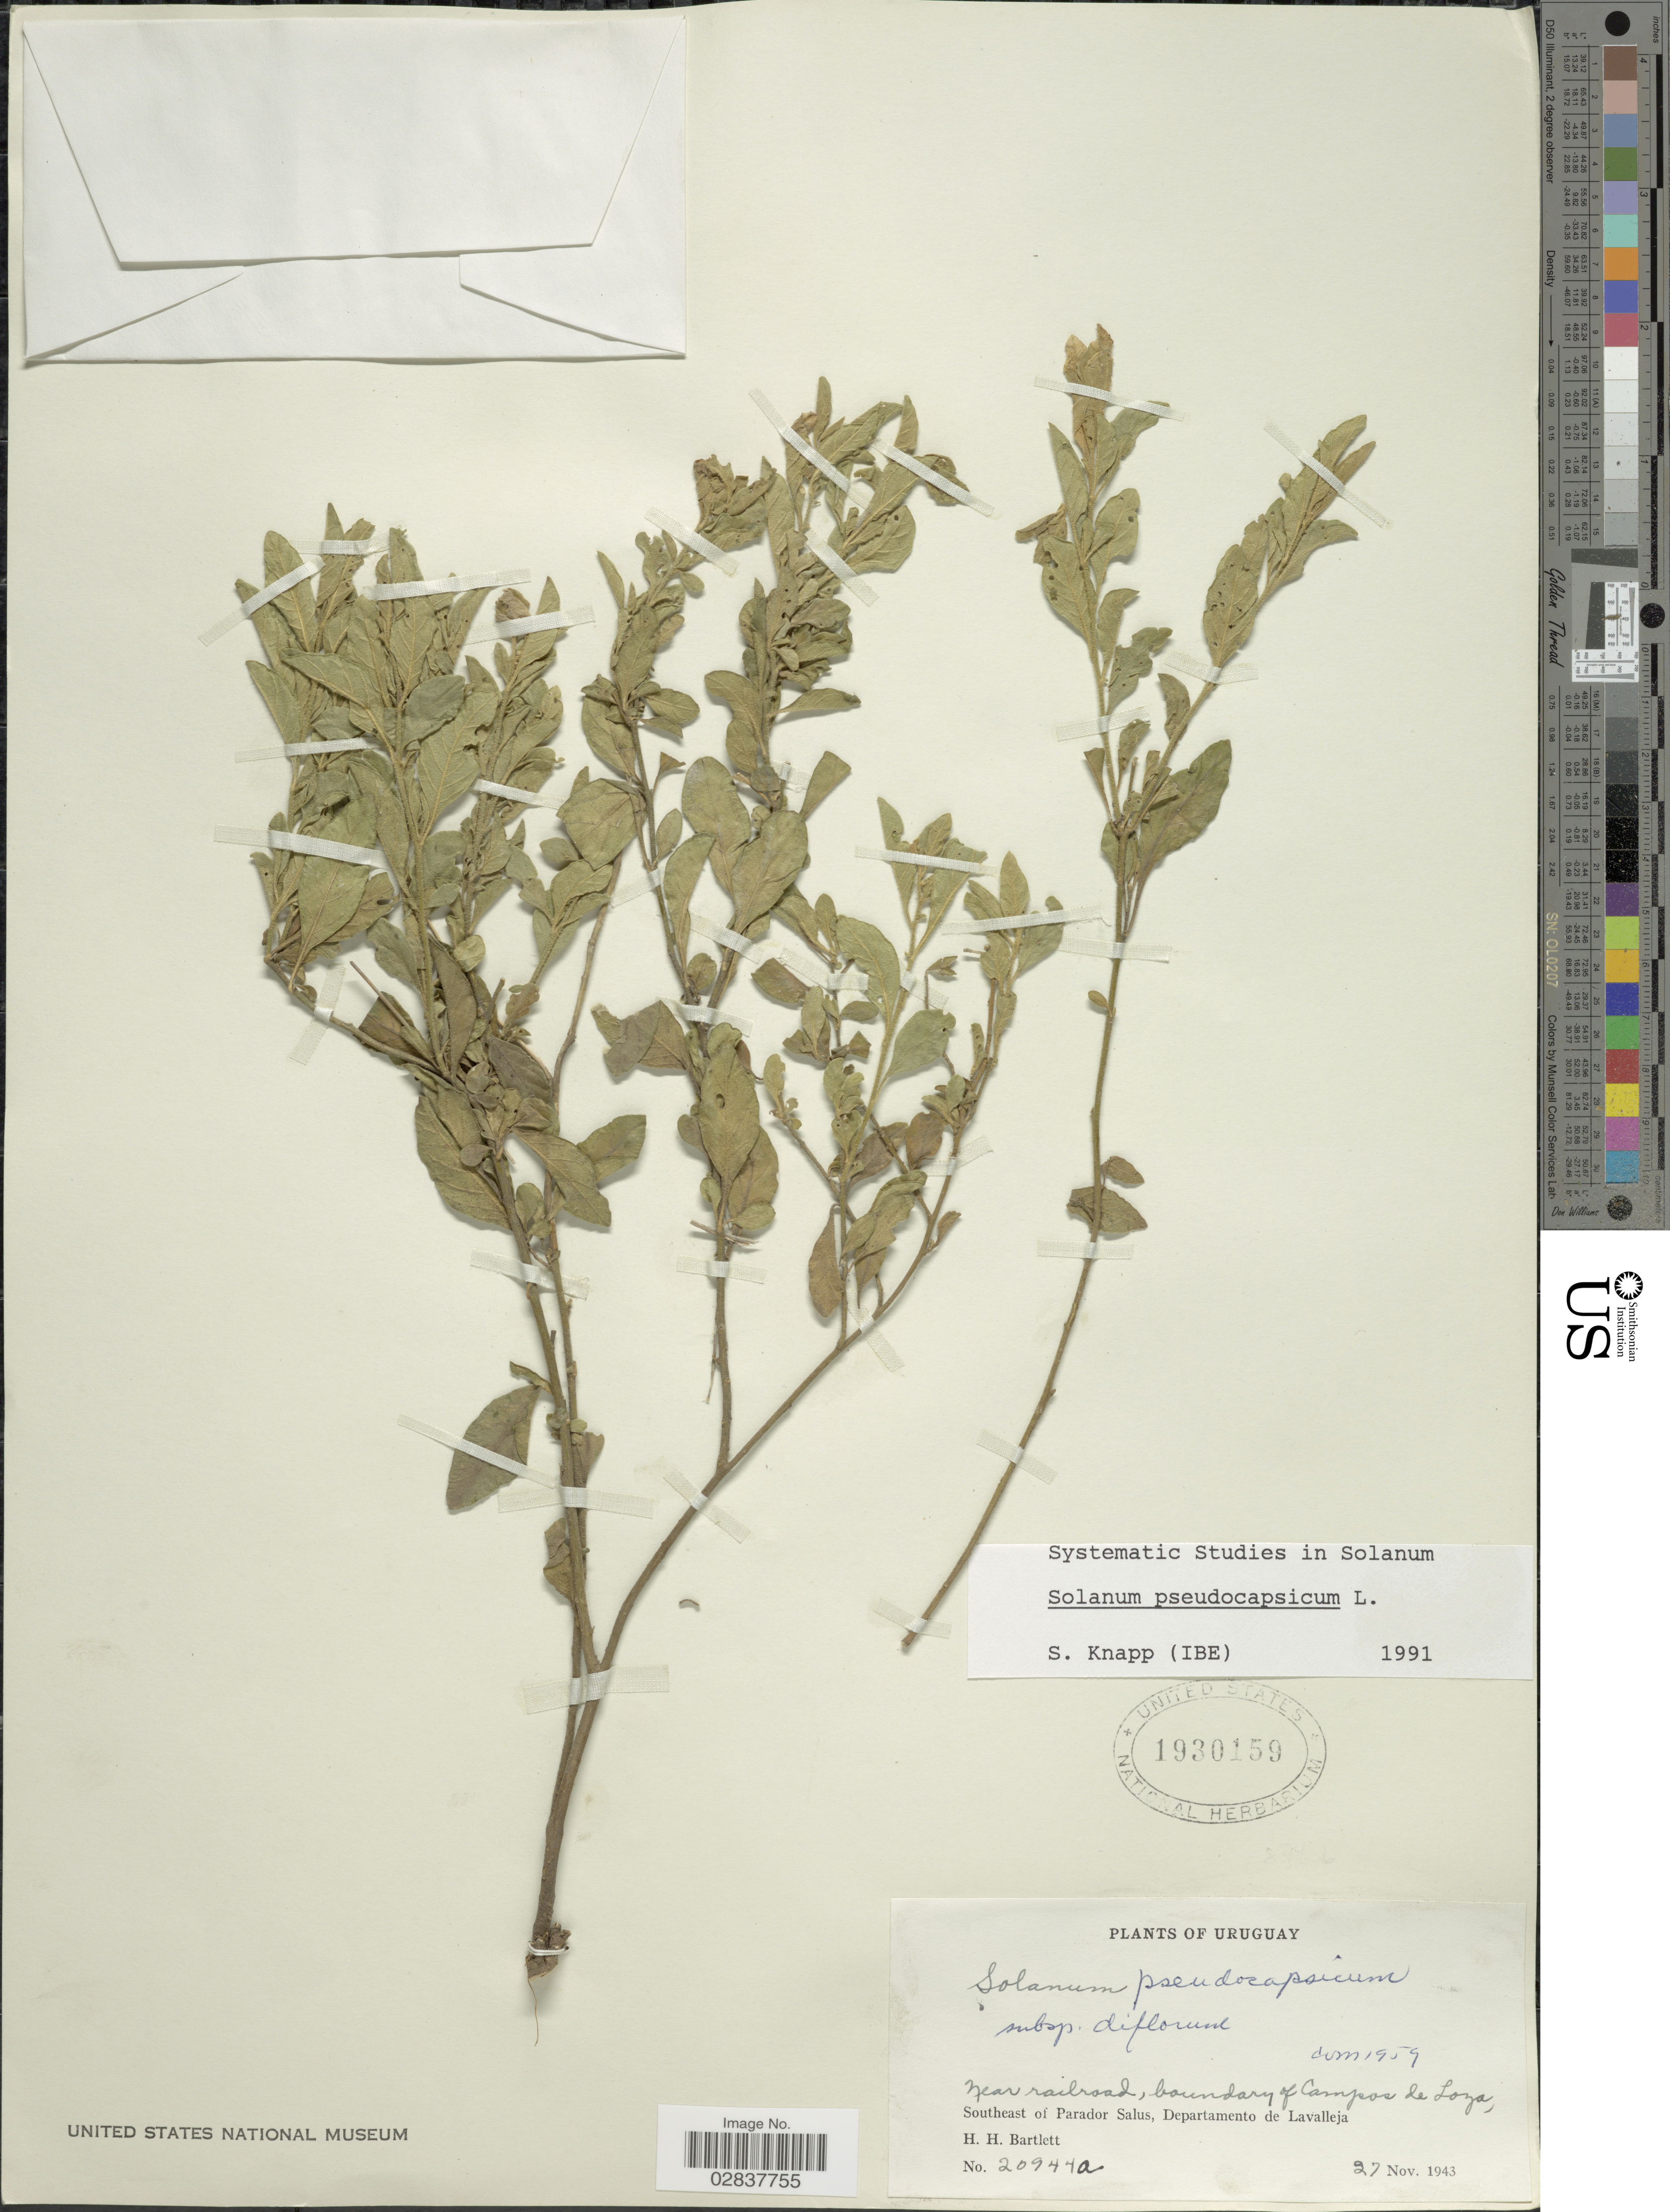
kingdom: Plantae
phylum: Tracheophyta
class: Magnoliopsida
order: Solanales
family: Solanaceae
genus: Solanum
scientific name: Solanum pseudocapsicum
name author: L.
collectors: H. H. Bartlett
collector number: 20944a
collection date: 1943-11-27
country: Uruguay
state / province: Lavalleja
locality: Near railroad, boundary of Campos de Loza, Southeast of Parador Salus, Departamento de Lavalleja.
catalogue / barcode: US 1930159